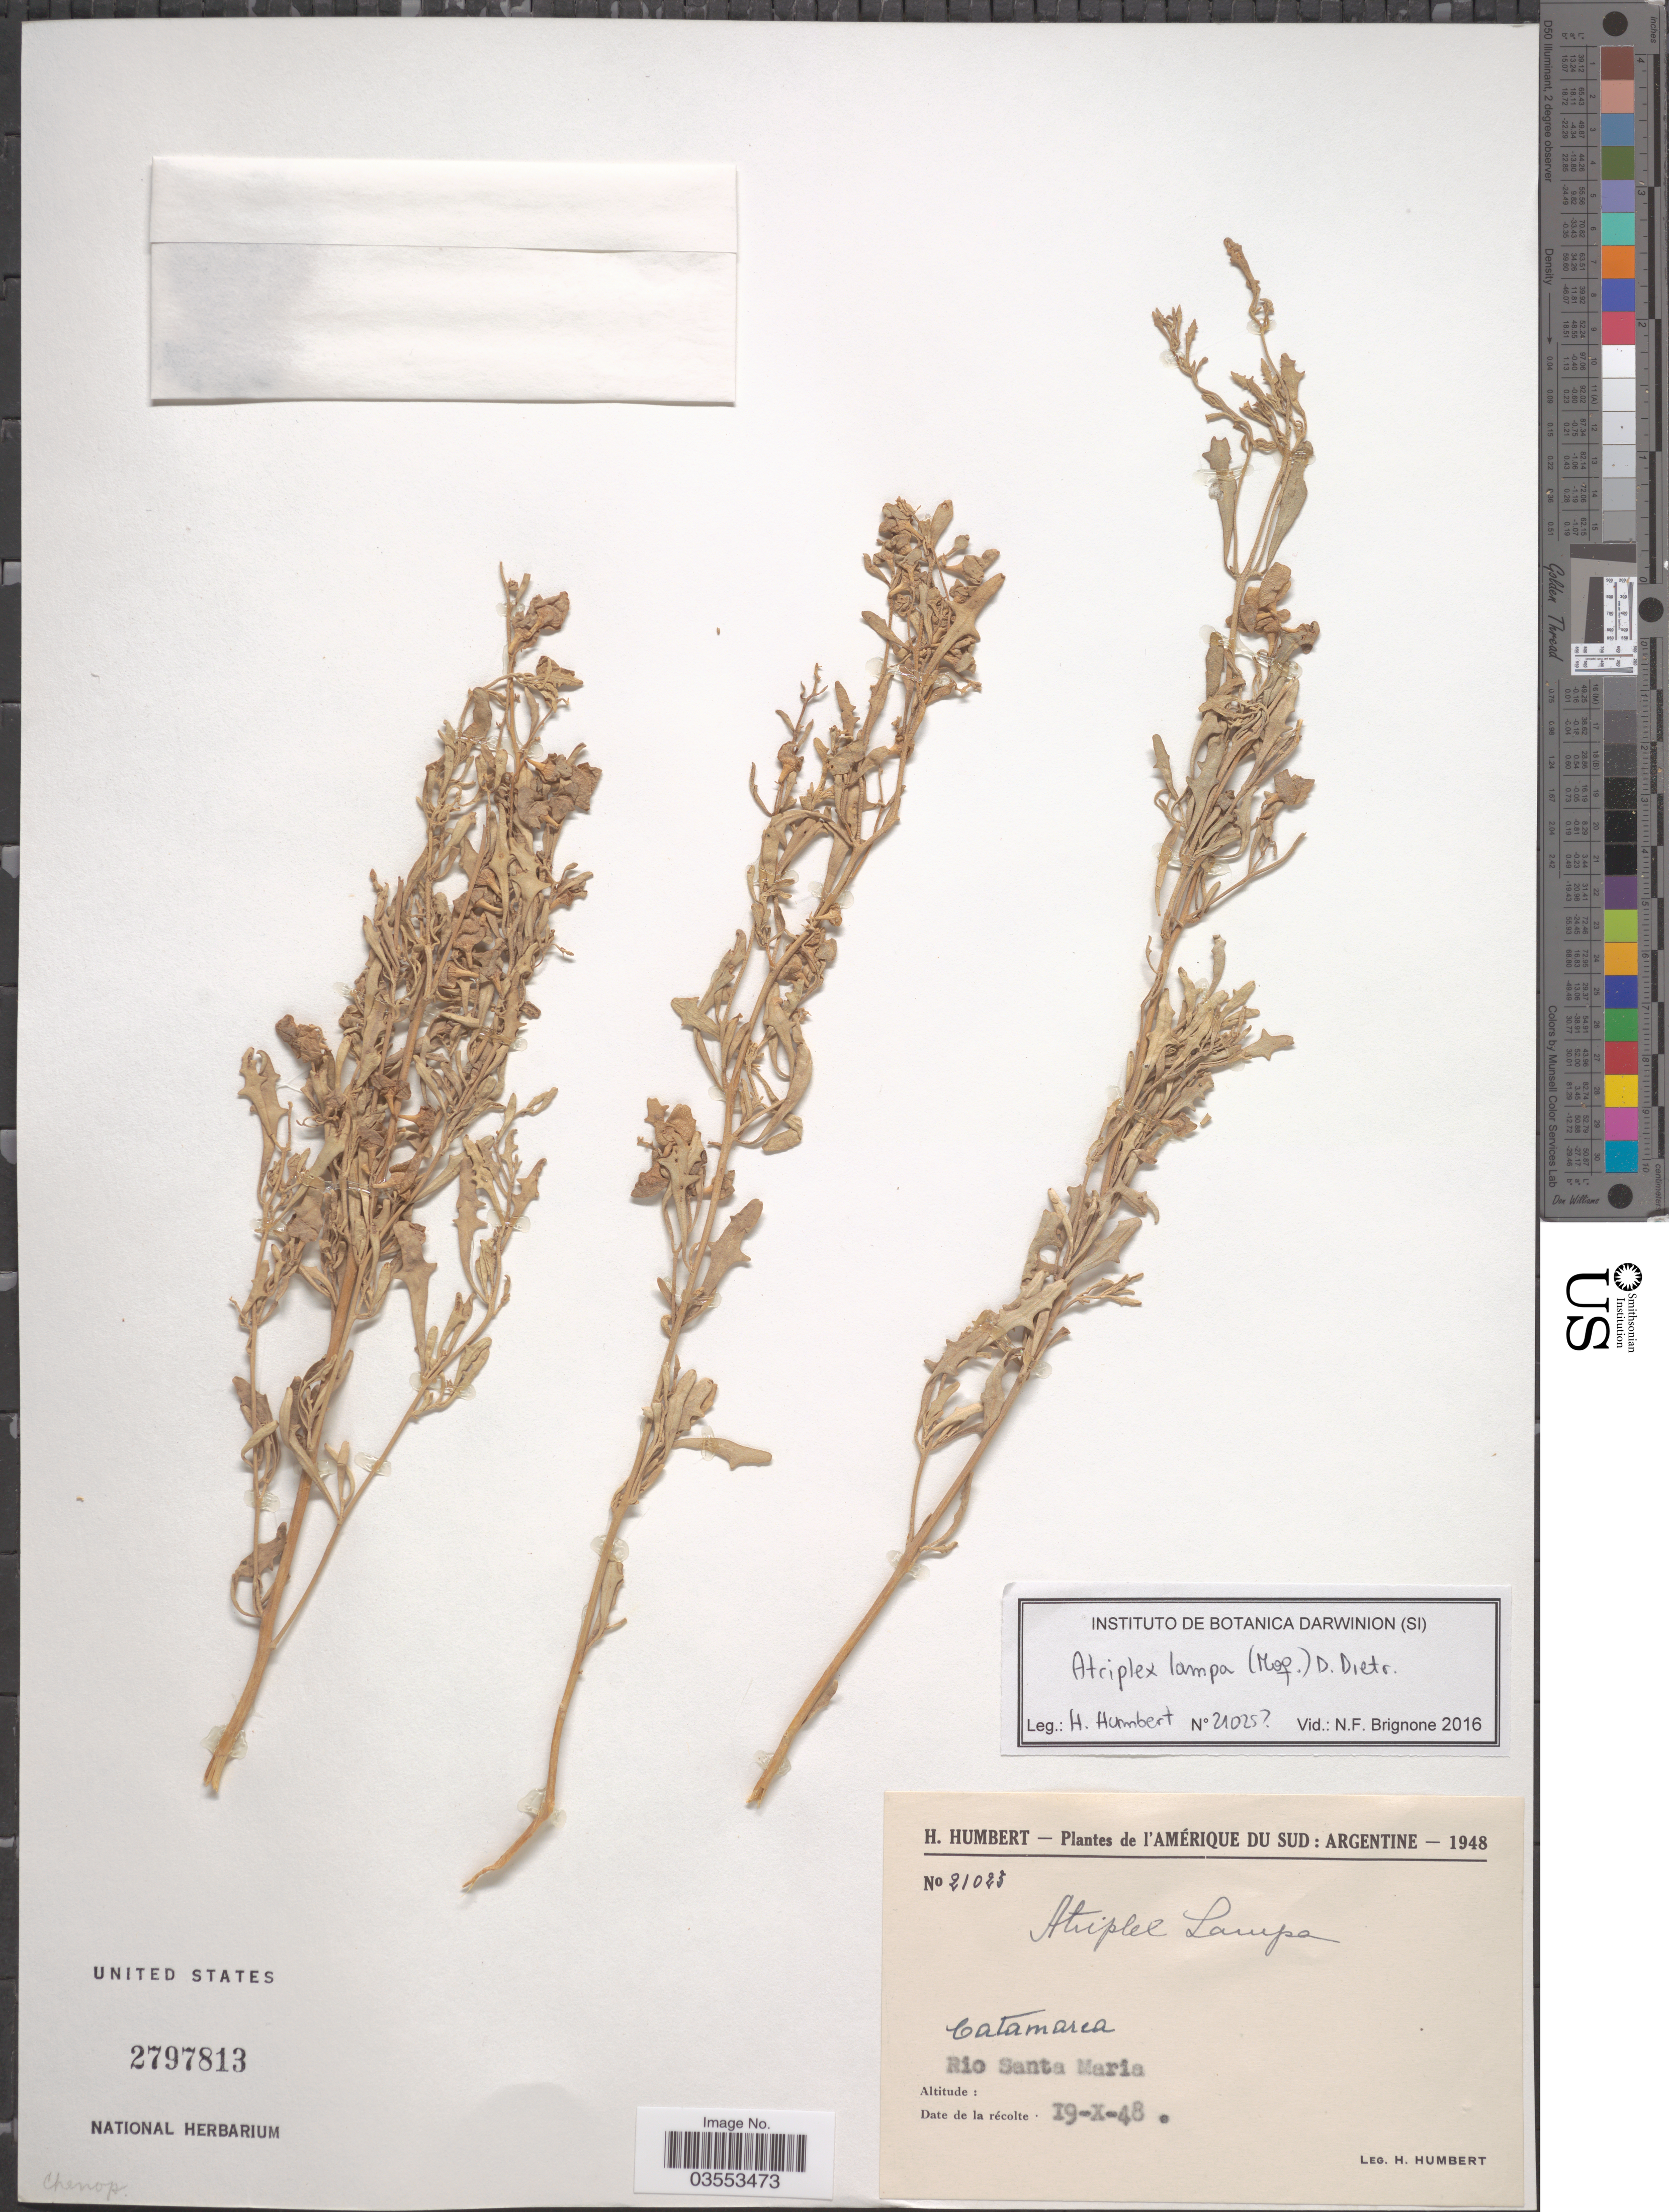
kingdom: Plantae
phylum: Tracheophyta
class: Magnoliopsida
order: Caryophyllales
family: Amaranthaceae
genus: Atriplex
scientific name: Atriplex lampa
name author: (Moq.) Gillies ex D. Dietr.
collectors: H. Humbert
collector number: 21023*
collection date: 1948-10-19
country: Argentina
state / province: Catamarca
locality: Rio Santa Maria.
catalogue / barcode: US 2797813